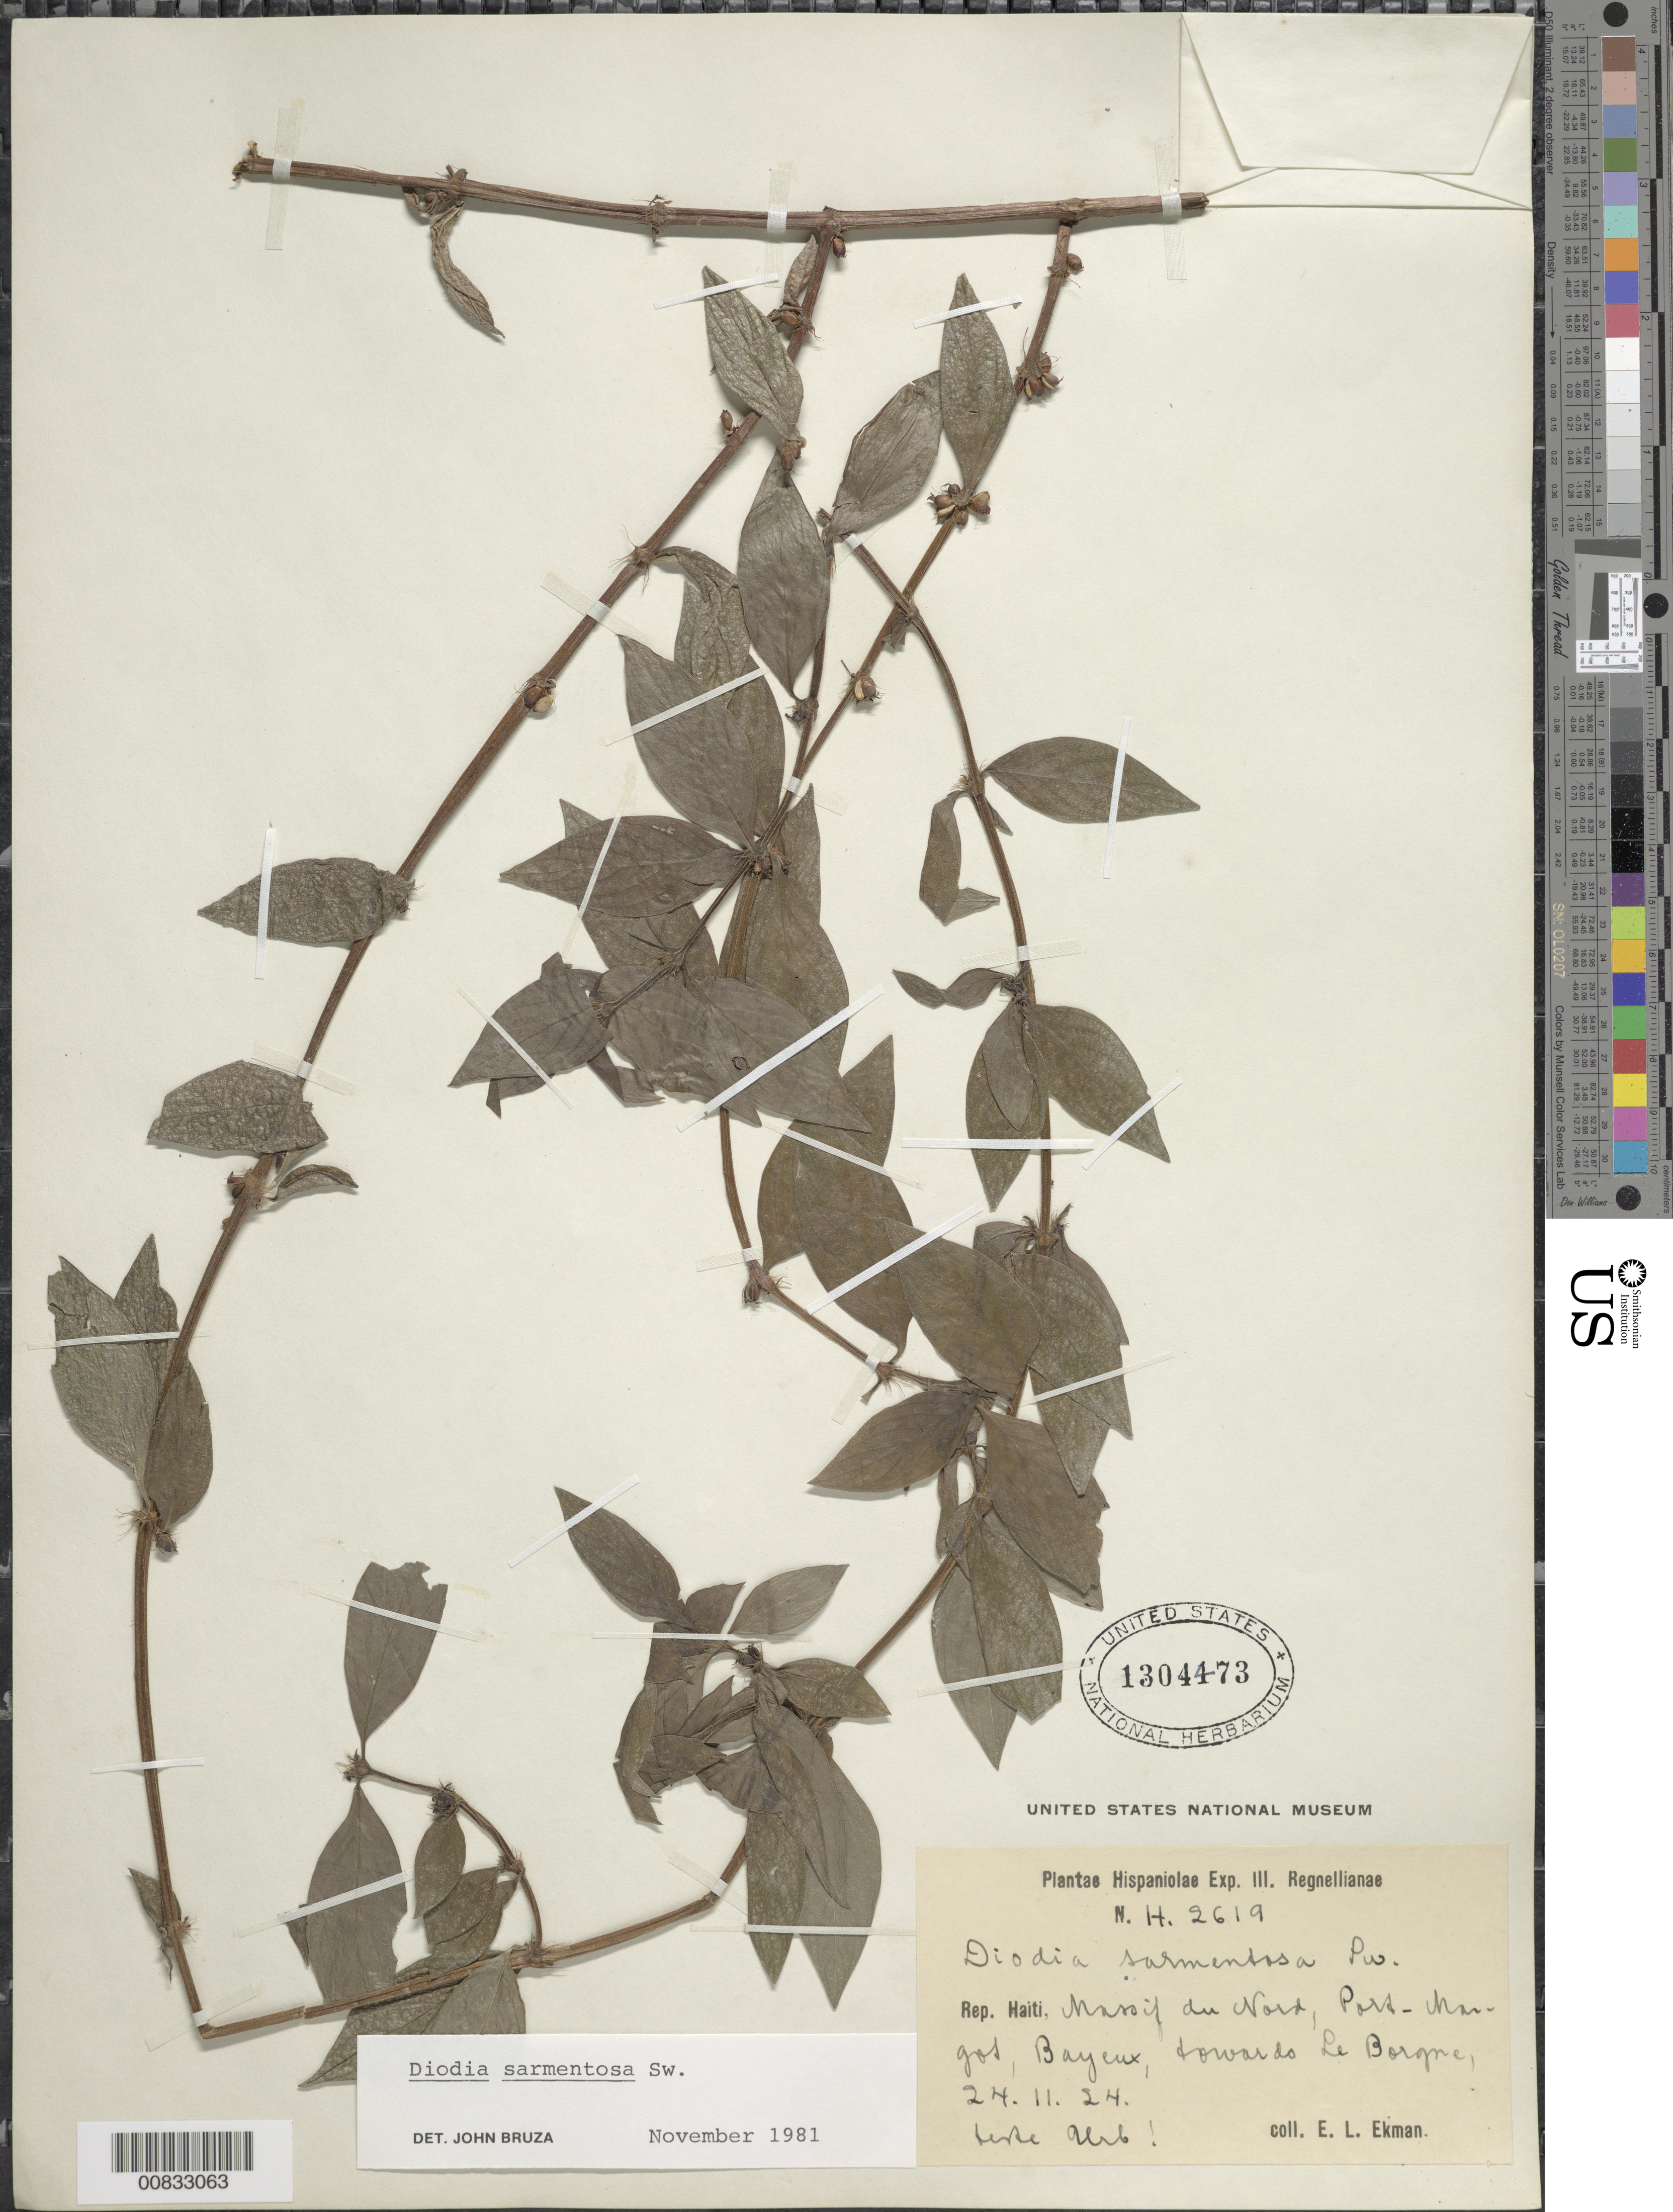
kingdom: Plantae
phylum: Tracheophyta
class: Magnoliopsida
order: Gentianales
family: Rubiaceae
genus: Diodia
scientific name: Diodia sarmentosa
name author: Sw.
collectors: E. L. Ekman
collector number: H 2619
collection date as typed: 24 Nov 1924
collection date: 1924-11-24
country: Haiti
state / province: Nord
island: Hispaniola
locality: Massif du Nord, Port-Morgot, Bayeau, towards Le Borgne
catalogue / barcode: US 1304473